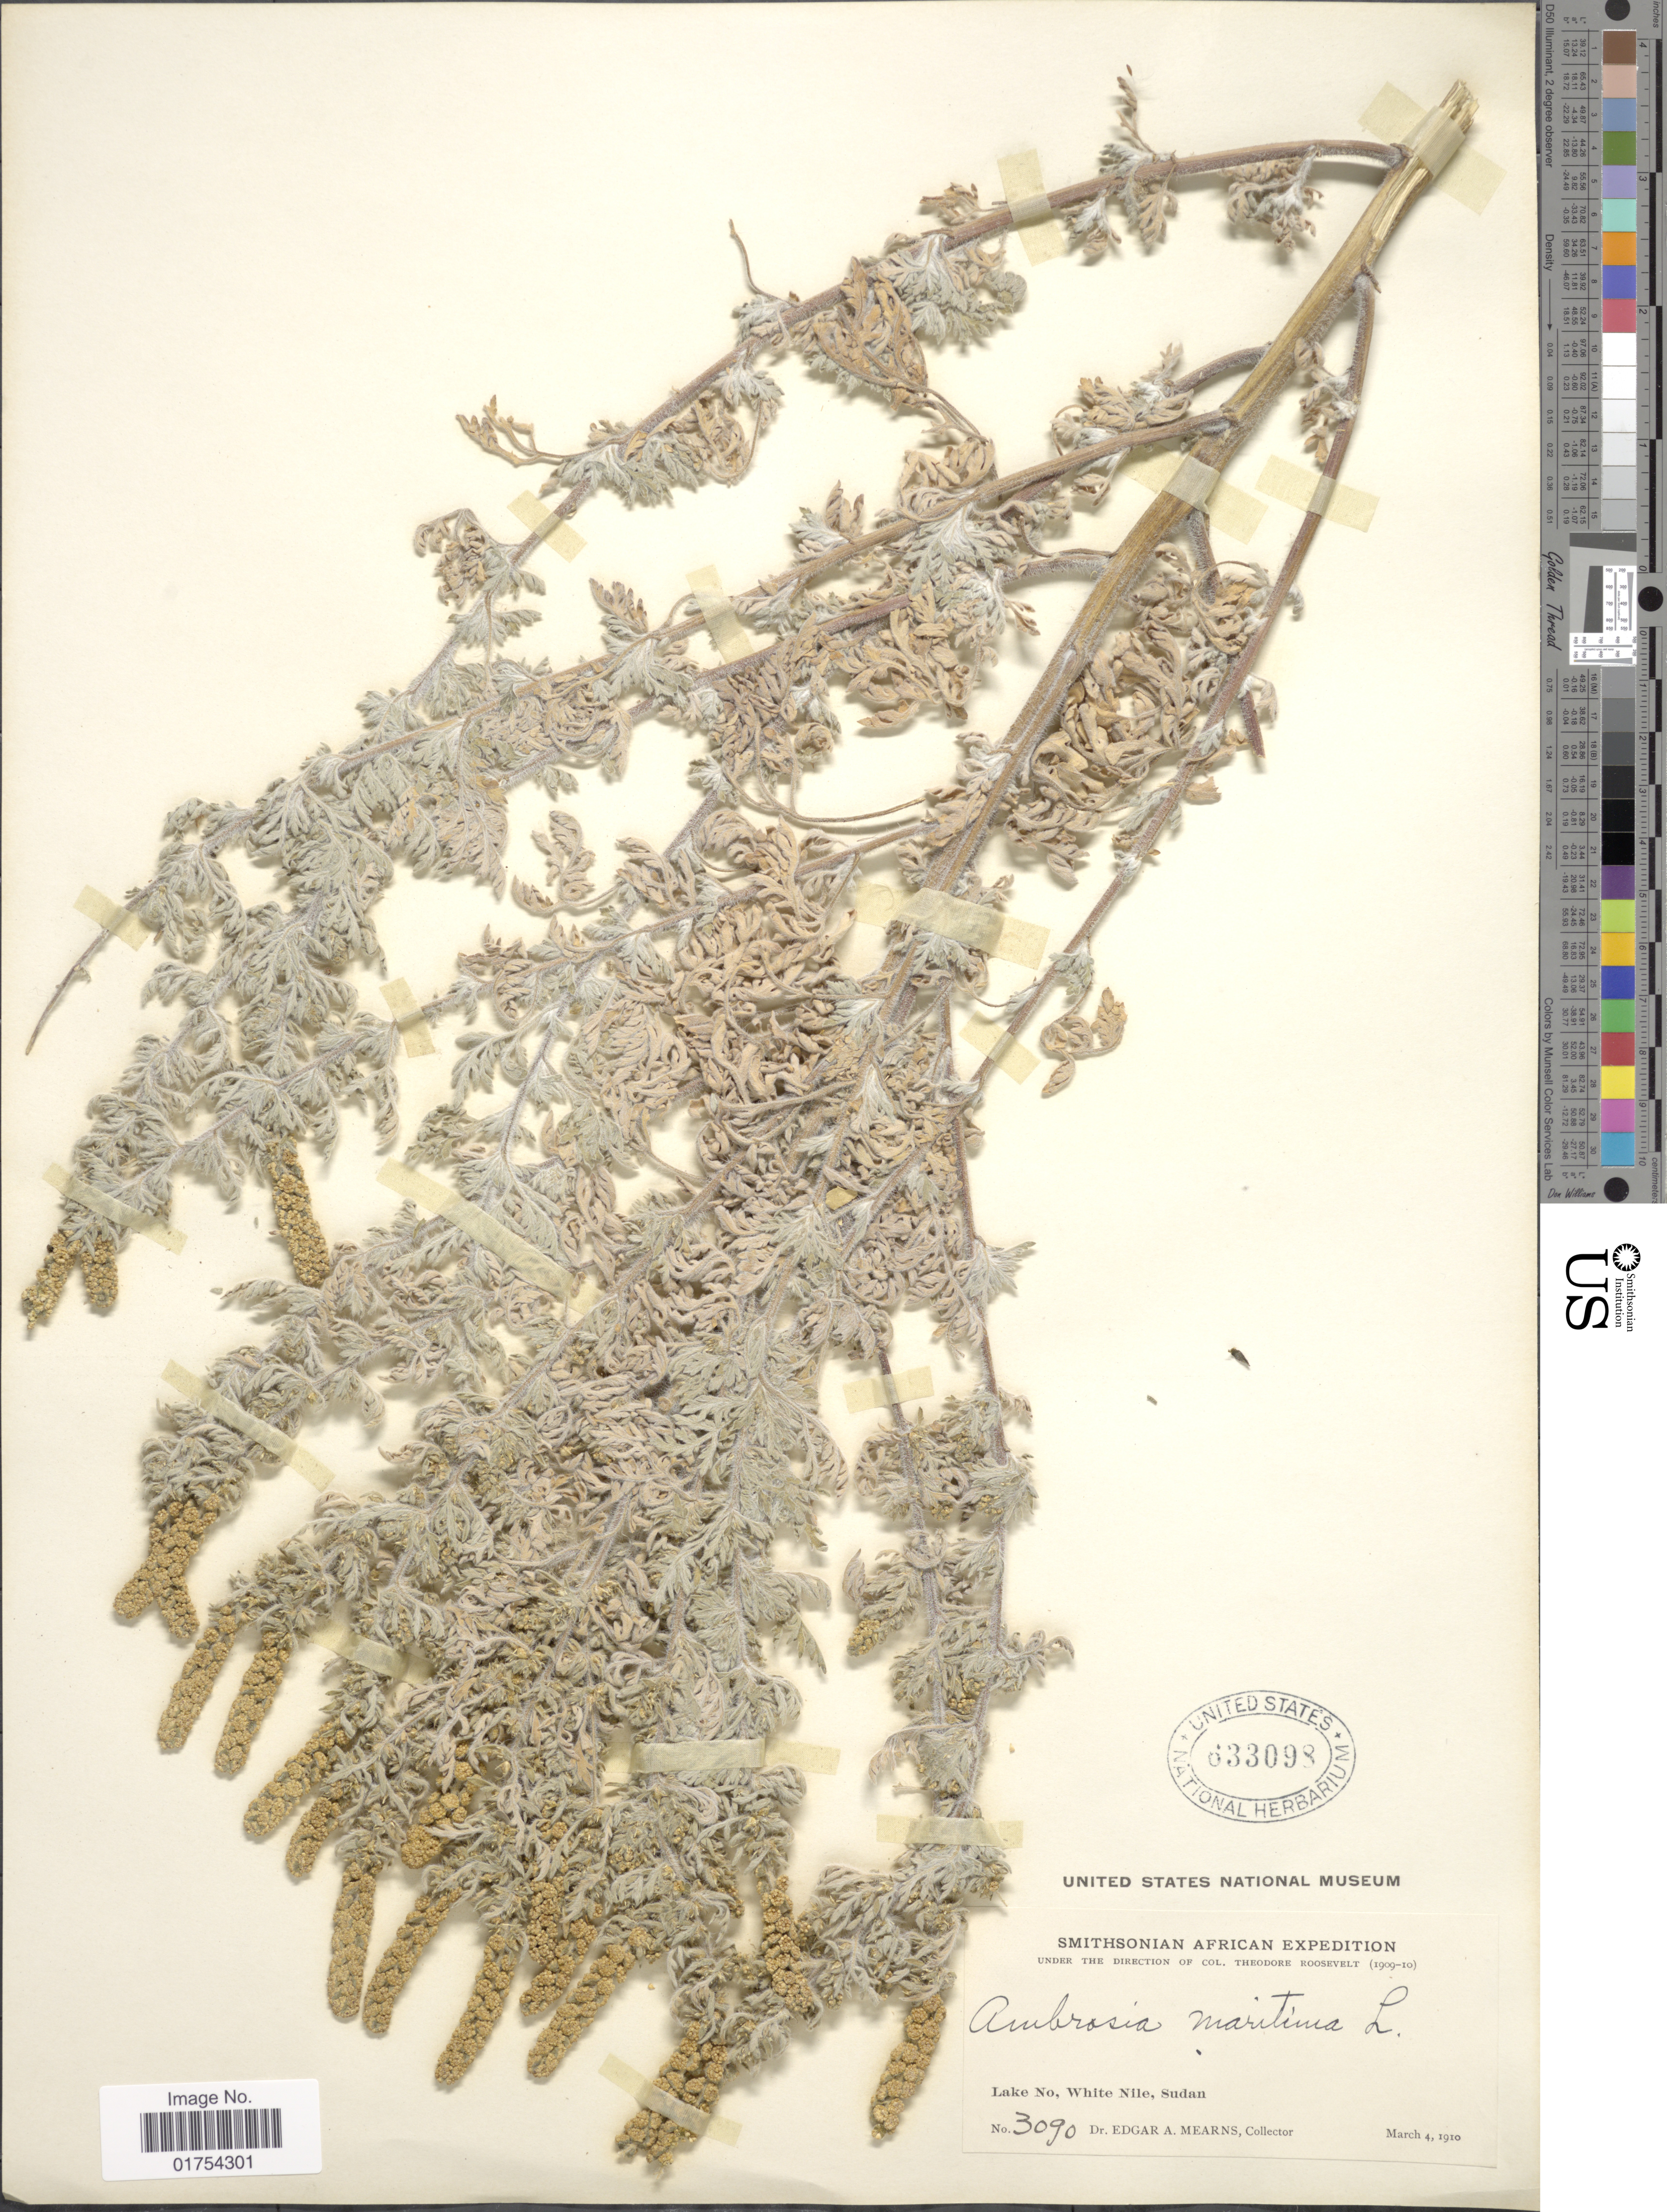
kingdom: Plantae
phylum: Tracheophyta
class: Magnoliopsida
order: Asterales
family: Asteraceae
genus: Ambrosia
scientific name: Ambrosia maritima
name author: L.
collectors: E. A. Mearns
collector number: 3090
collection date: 1910-03-04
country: Sudan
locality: Lake No, White Nile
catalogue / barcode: US 633098